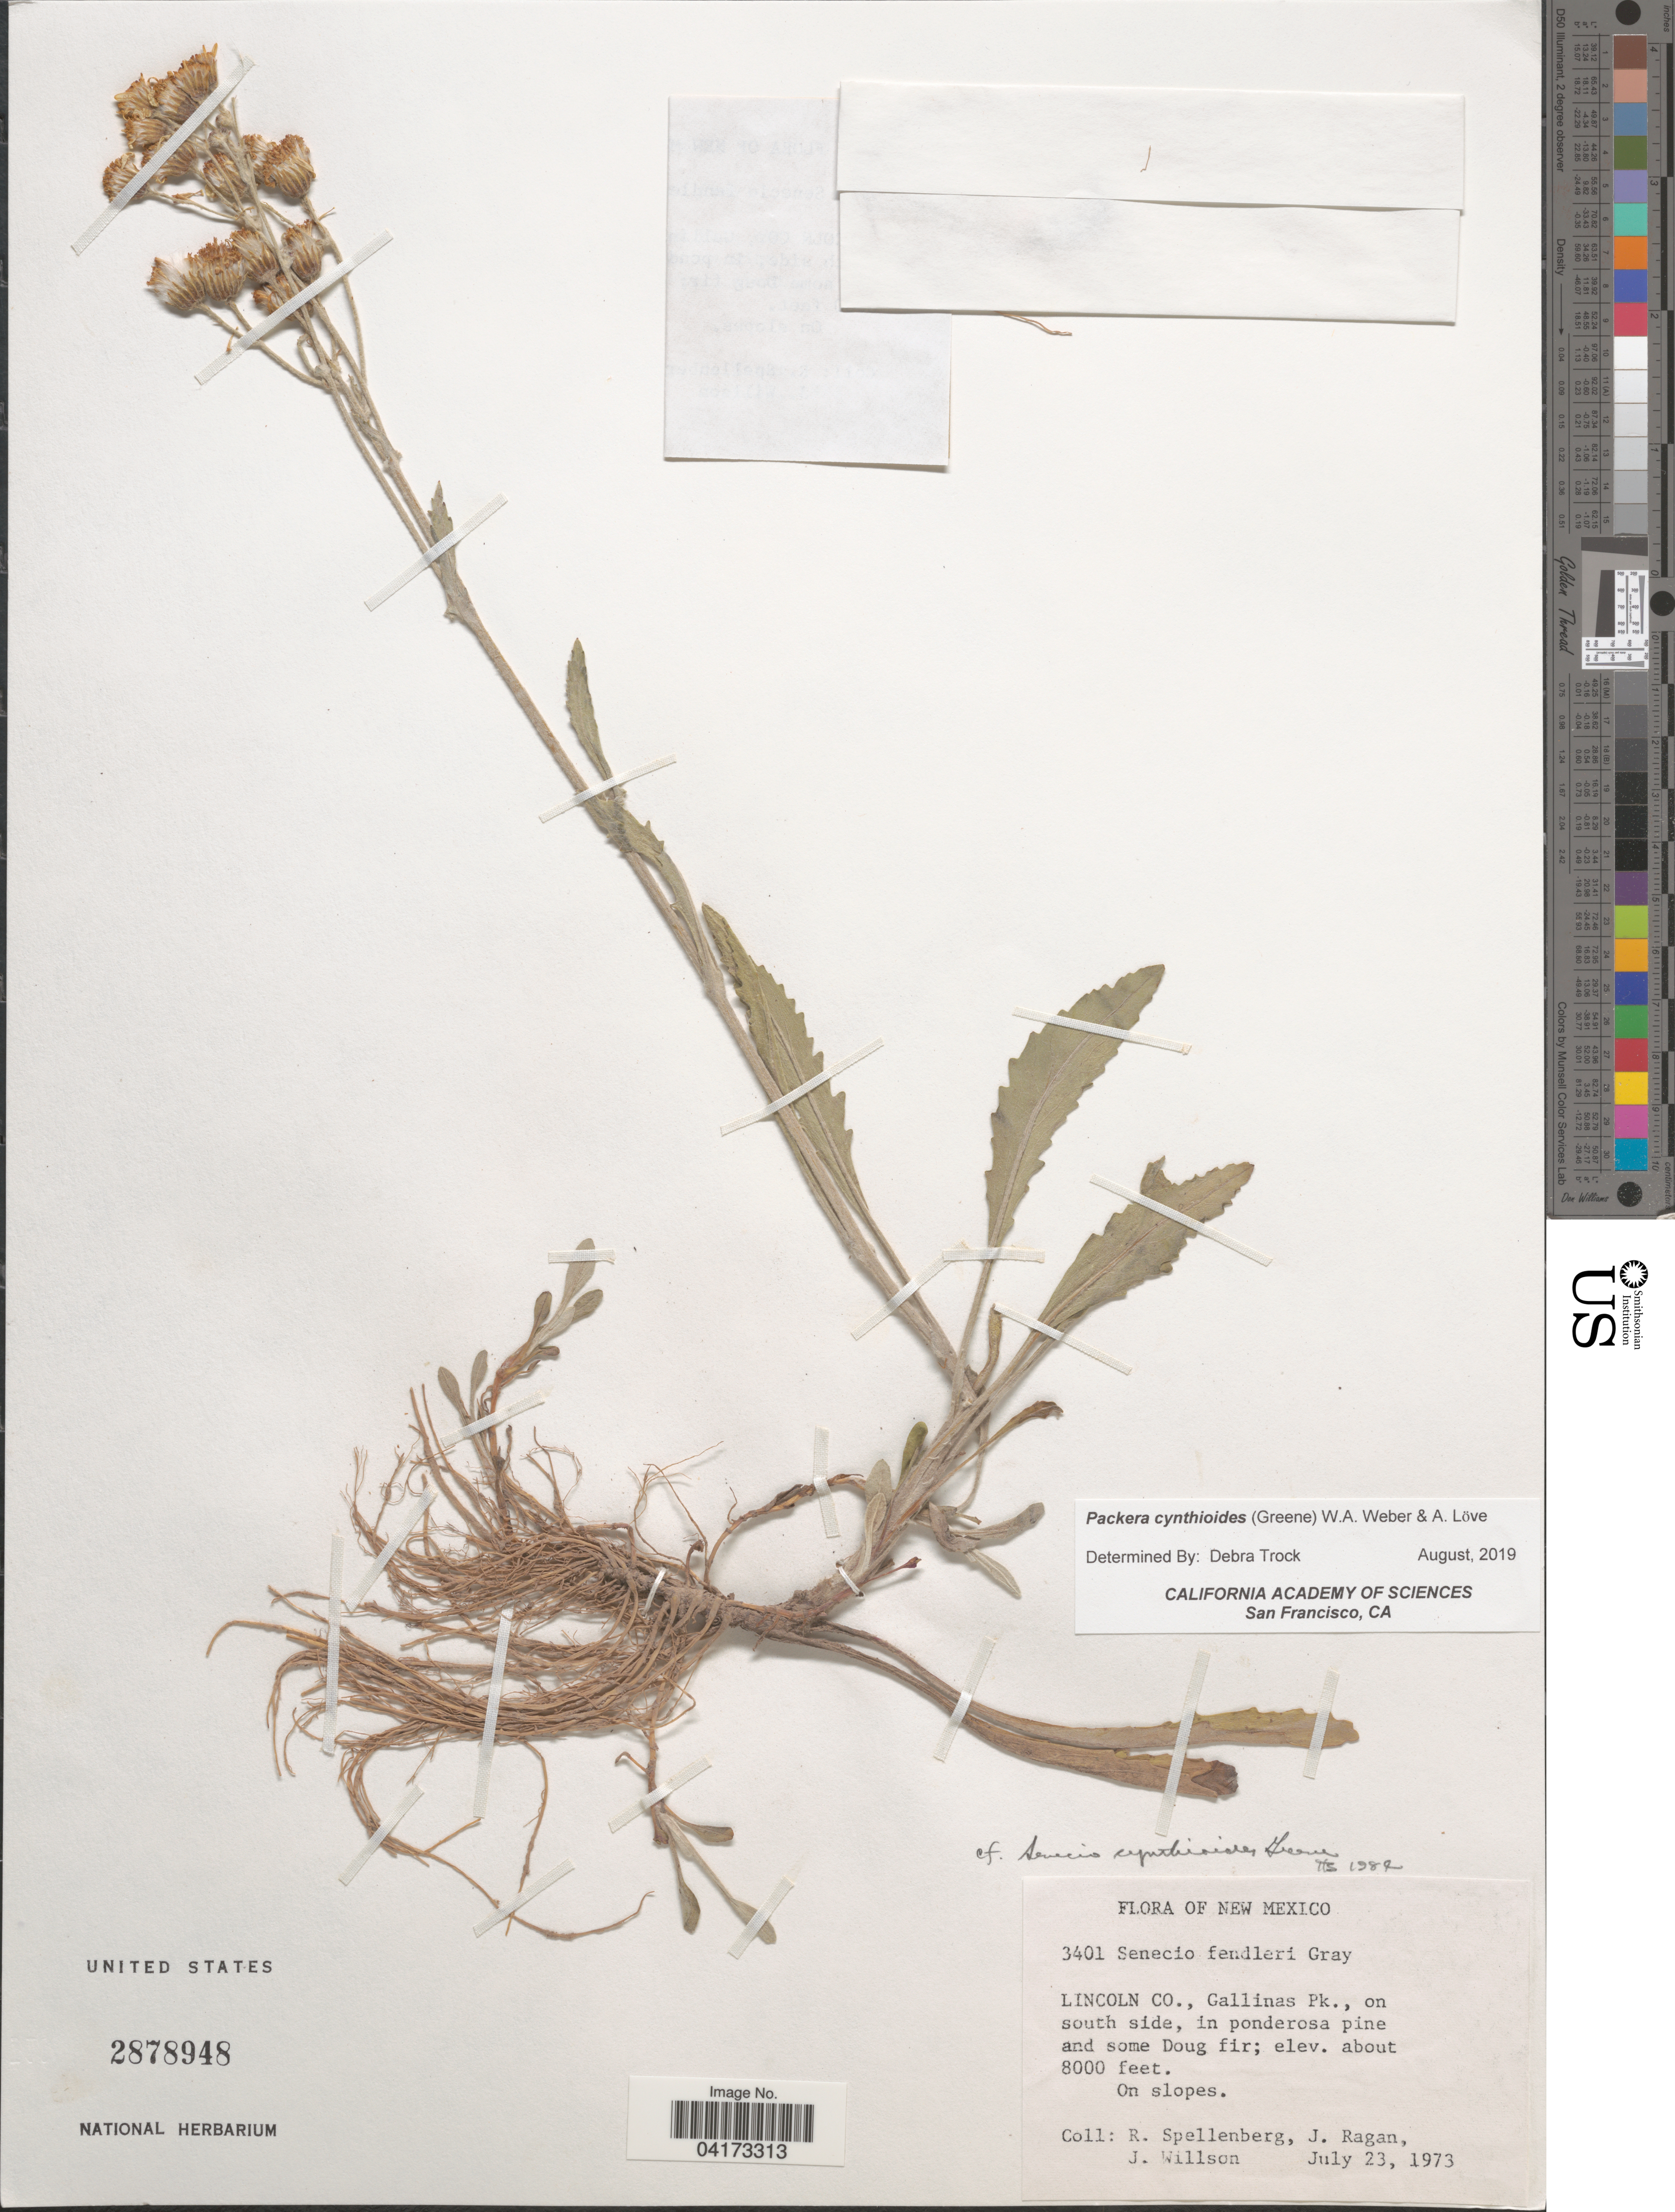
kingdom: Plantae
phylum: Tracheophyta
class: Magnoliopsida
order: Asterales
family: Asteraceae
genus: Packera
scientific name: Packera cynthioides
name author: (Greene) W.A. Weber & Á. Löve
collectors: R. Spellenberg, J. Ragan & J. Willson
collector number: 3401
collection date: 1973-07-23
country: United States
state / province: New Mexico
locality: Lincoln Co., Gallinas Pk., on south side.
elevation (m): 2438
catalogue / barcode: US 2878948